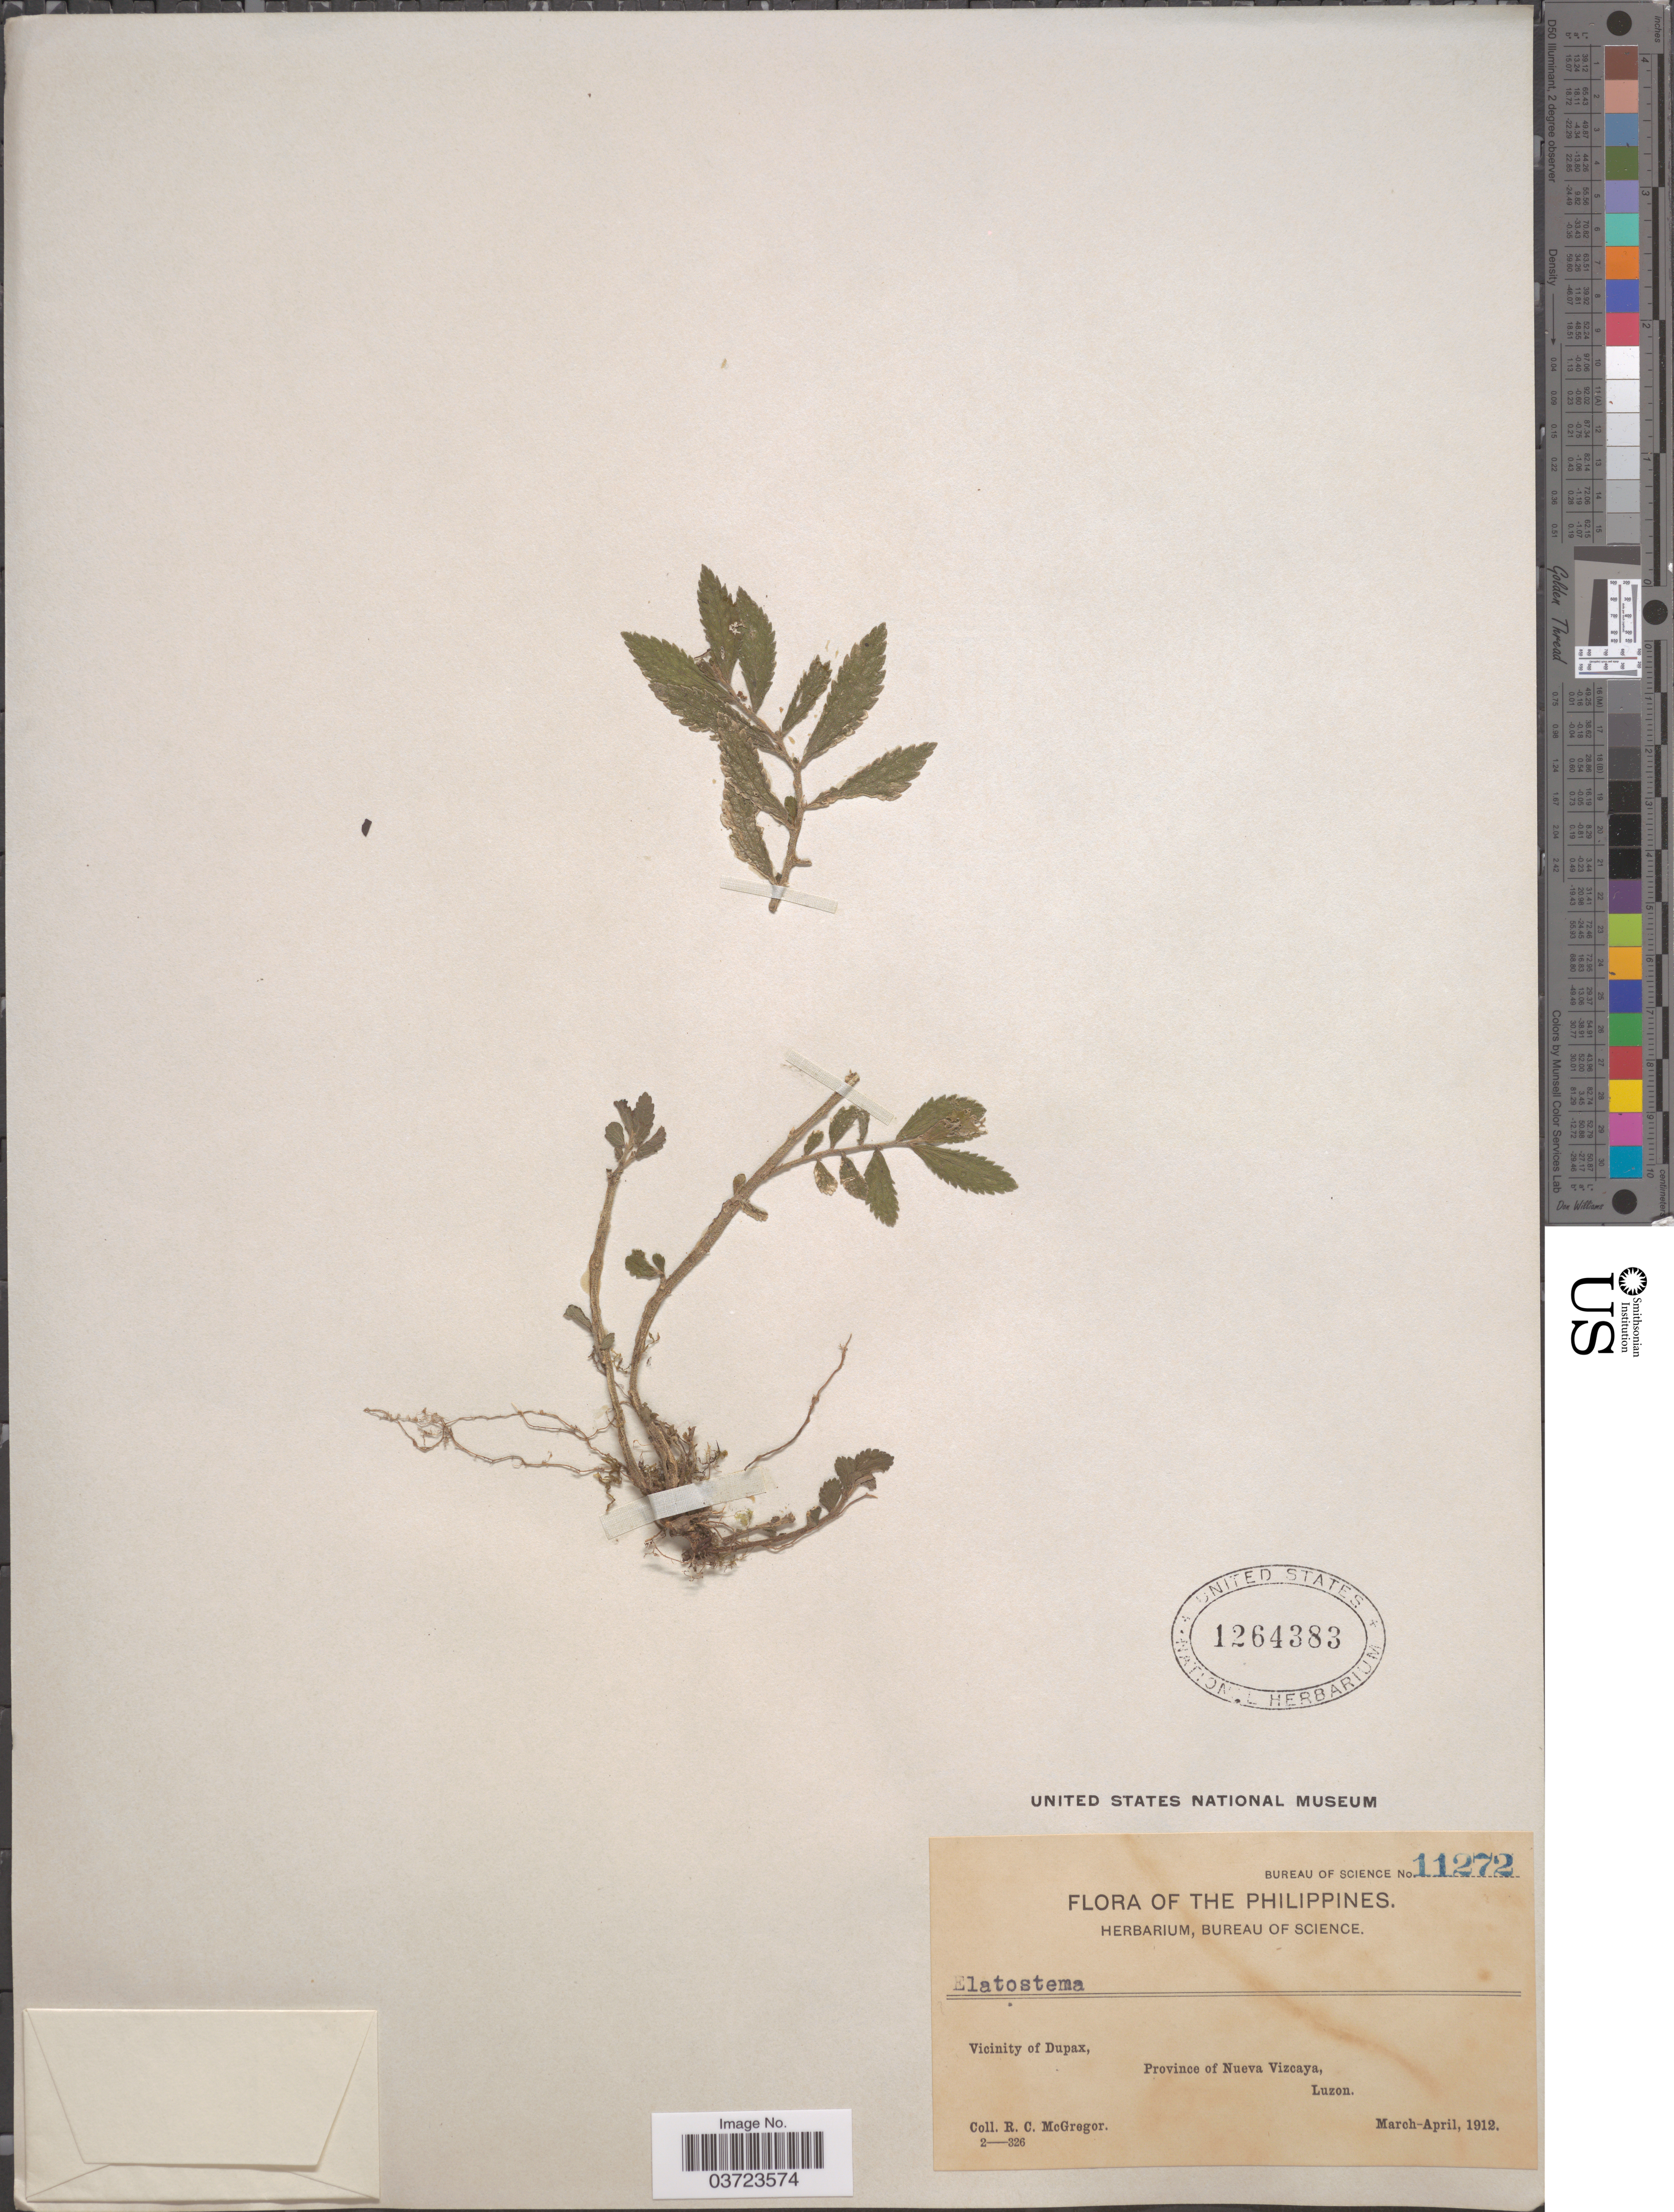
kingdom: Plantae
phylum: Tracheophyta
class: Magnoliopsida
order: Rosales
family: Urticaceae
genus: Elatostema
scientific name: Elatostema sp.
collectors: R. C. McGregor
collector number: Bureau of Science 11272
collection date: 1912-03/1912-04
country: Philippines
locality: Vicinity of Dupax, Province of Nueva Vizcaya, Luzon.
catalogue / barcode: US 1264383